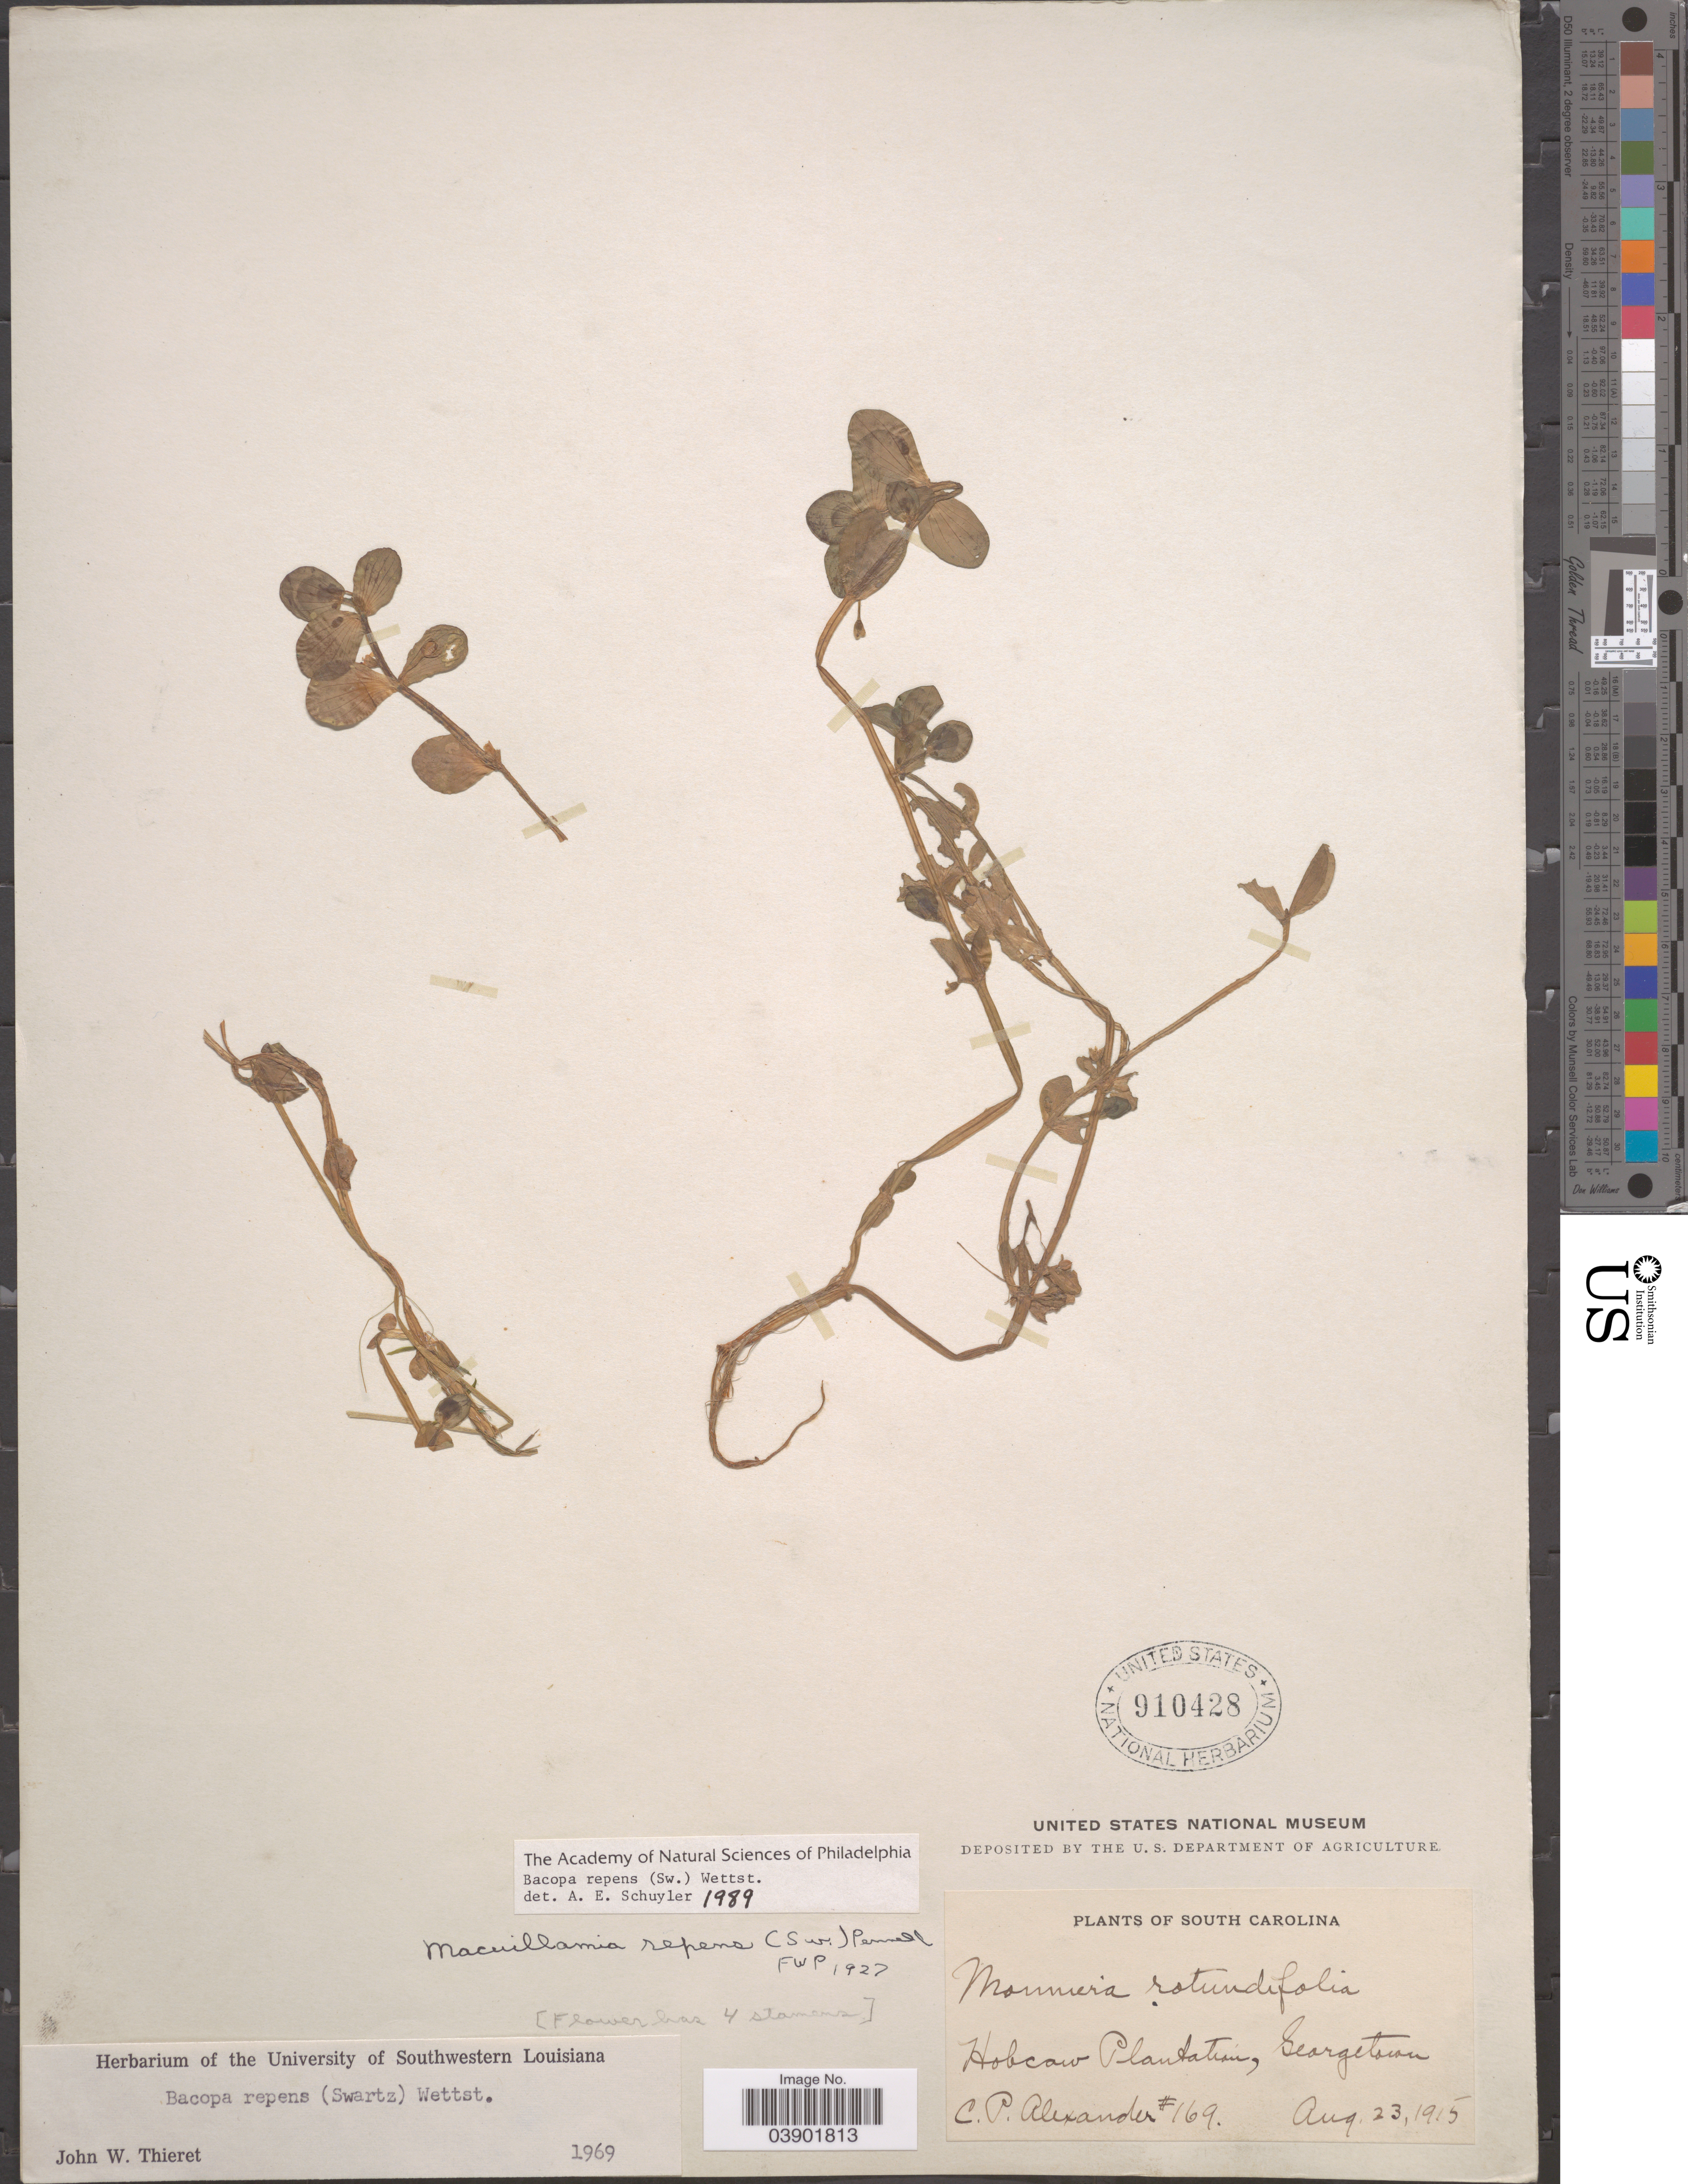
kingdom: Plantae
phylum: Tracheophyta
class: Magnoliopsida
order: Lamiales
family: Plantaginaceae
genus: Bacopa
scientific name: Bacopa repens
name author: (Sw.) Wettst.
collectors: C. P. Alexander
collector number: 169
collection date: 1915-08-23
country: United States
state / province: South Carolina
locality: Hobcaw Plantation, Georgetown.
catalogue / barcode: US 910428